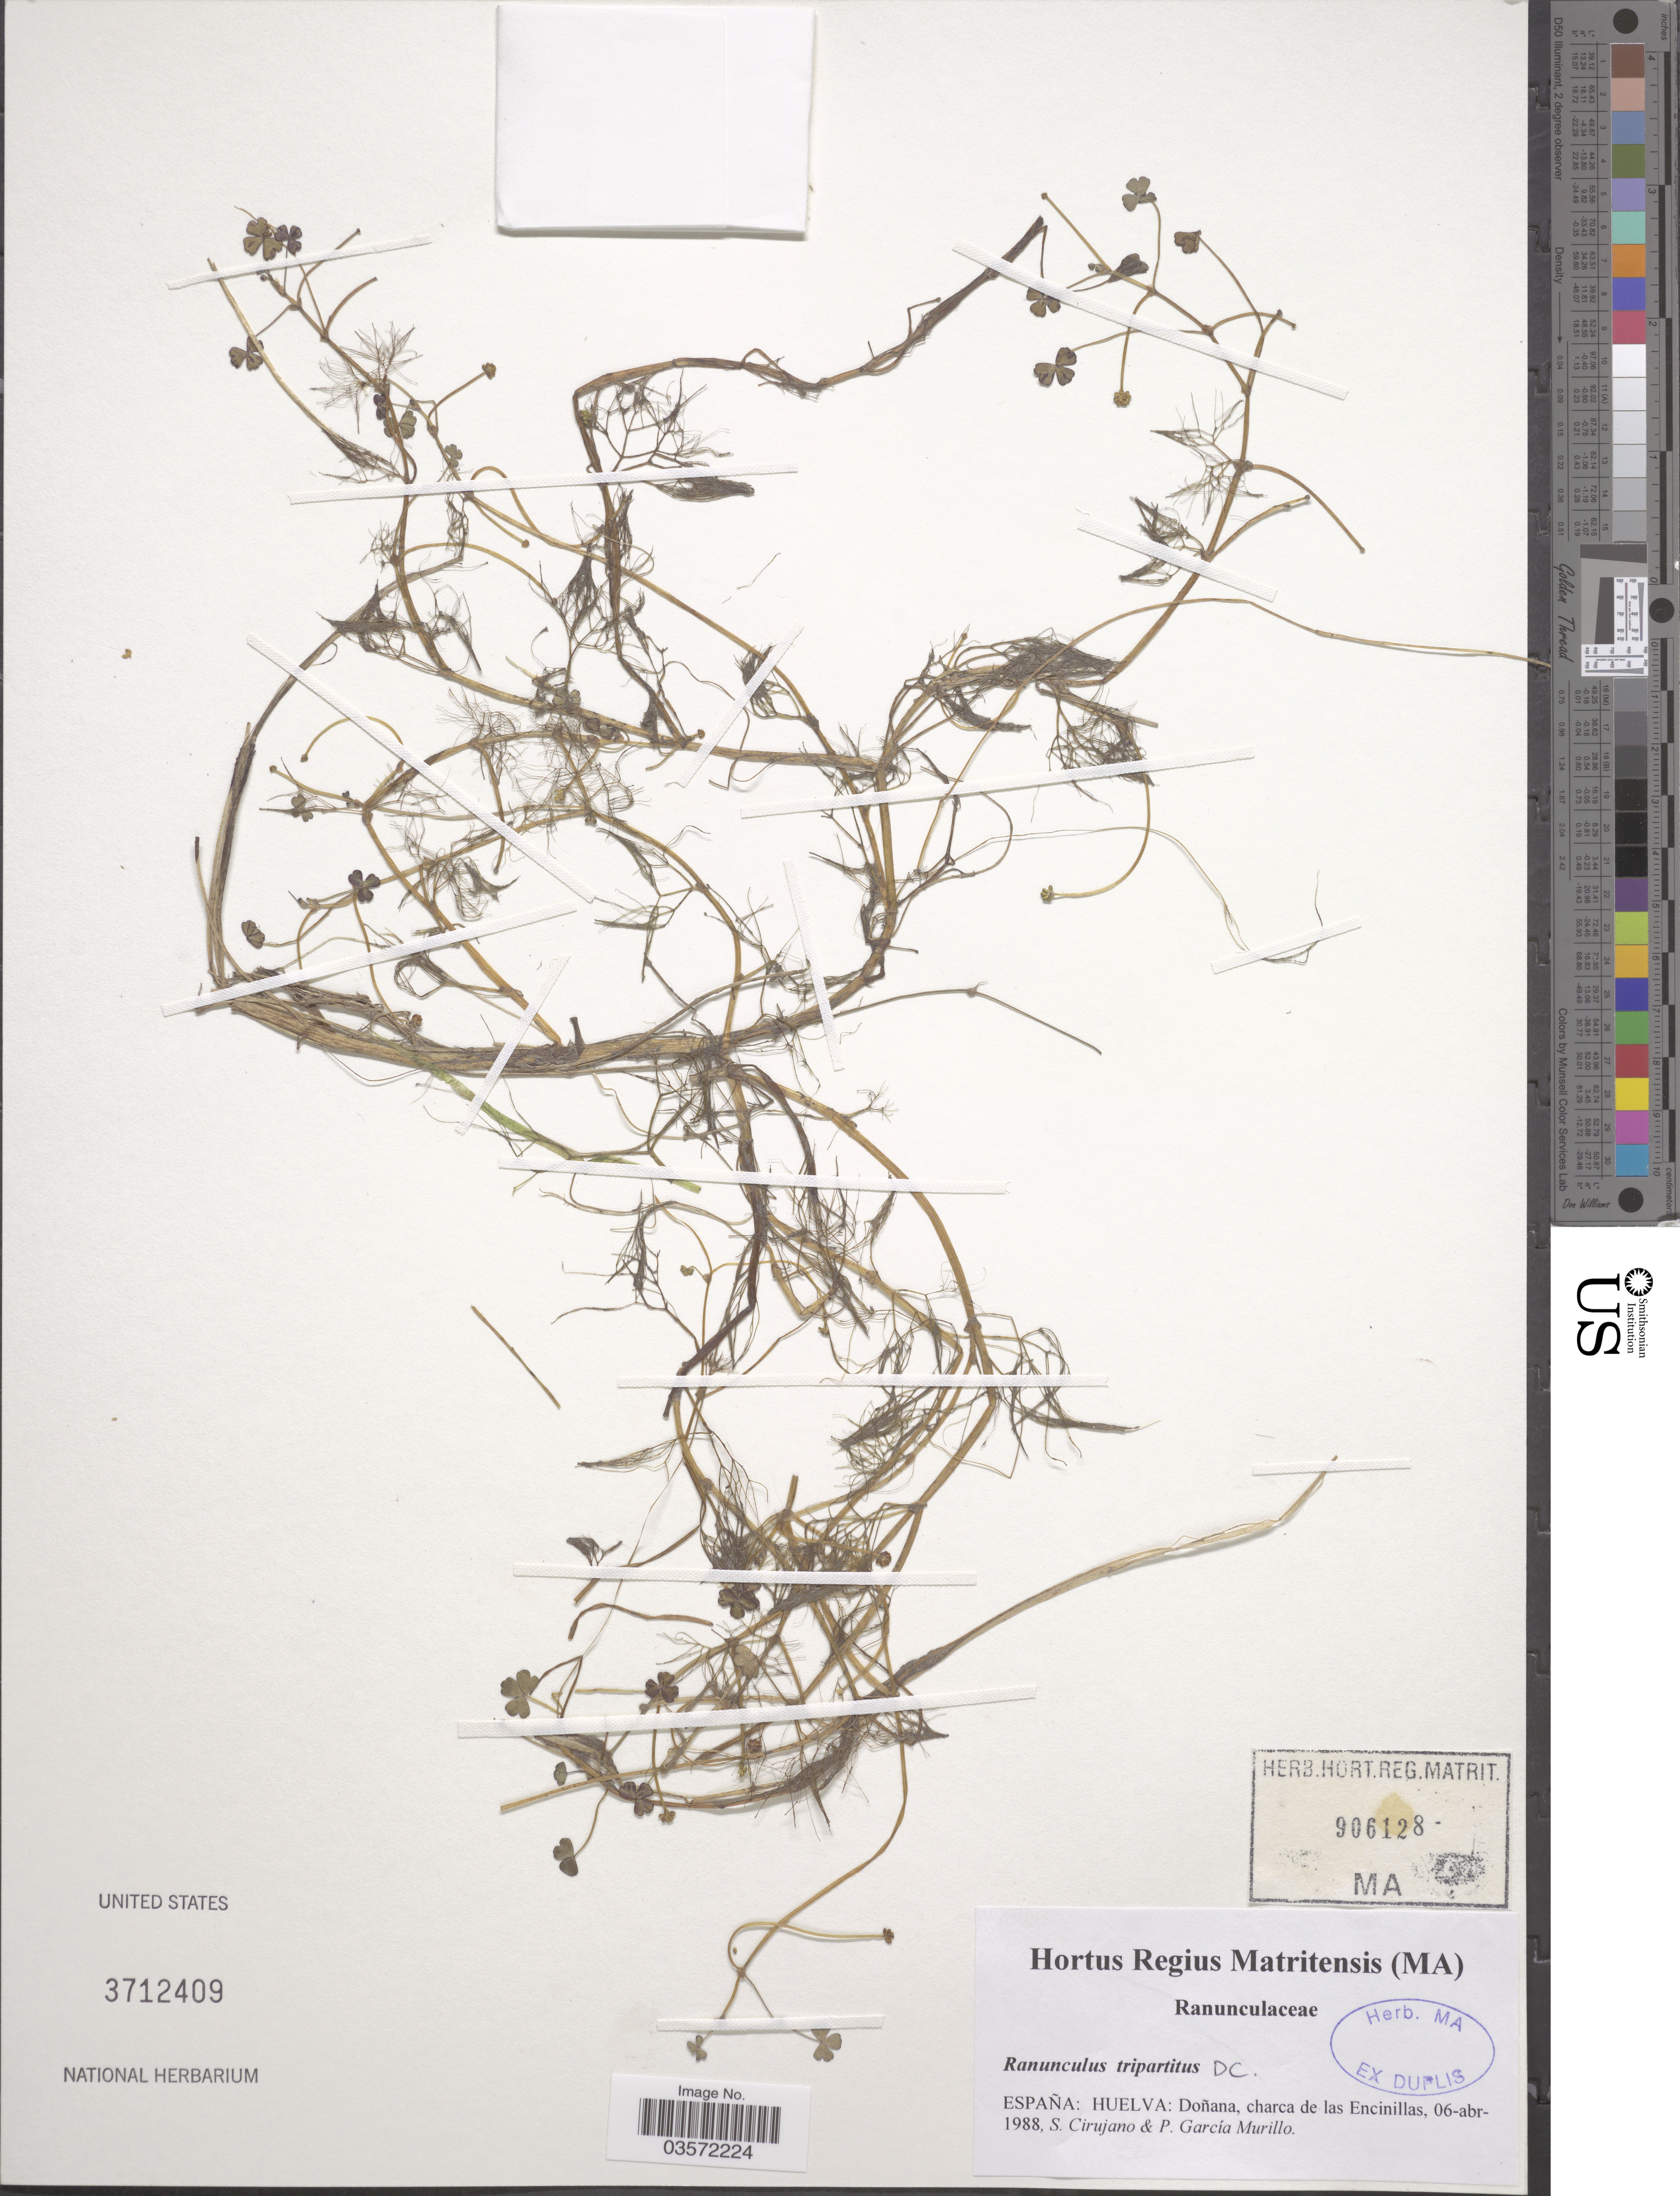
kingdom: Plantae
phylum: Tracheophyta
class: Magnoliopsida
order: Ranunculales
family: Ranunculaceae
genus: Ranunculus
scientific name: Ranunculus tripartitus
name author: DC.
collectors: S. Cirujano & P. García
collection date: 1988-04-06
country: Spain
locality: España: Huelva: Doñana, charca de las Encinillas.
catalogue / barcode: US 3712409